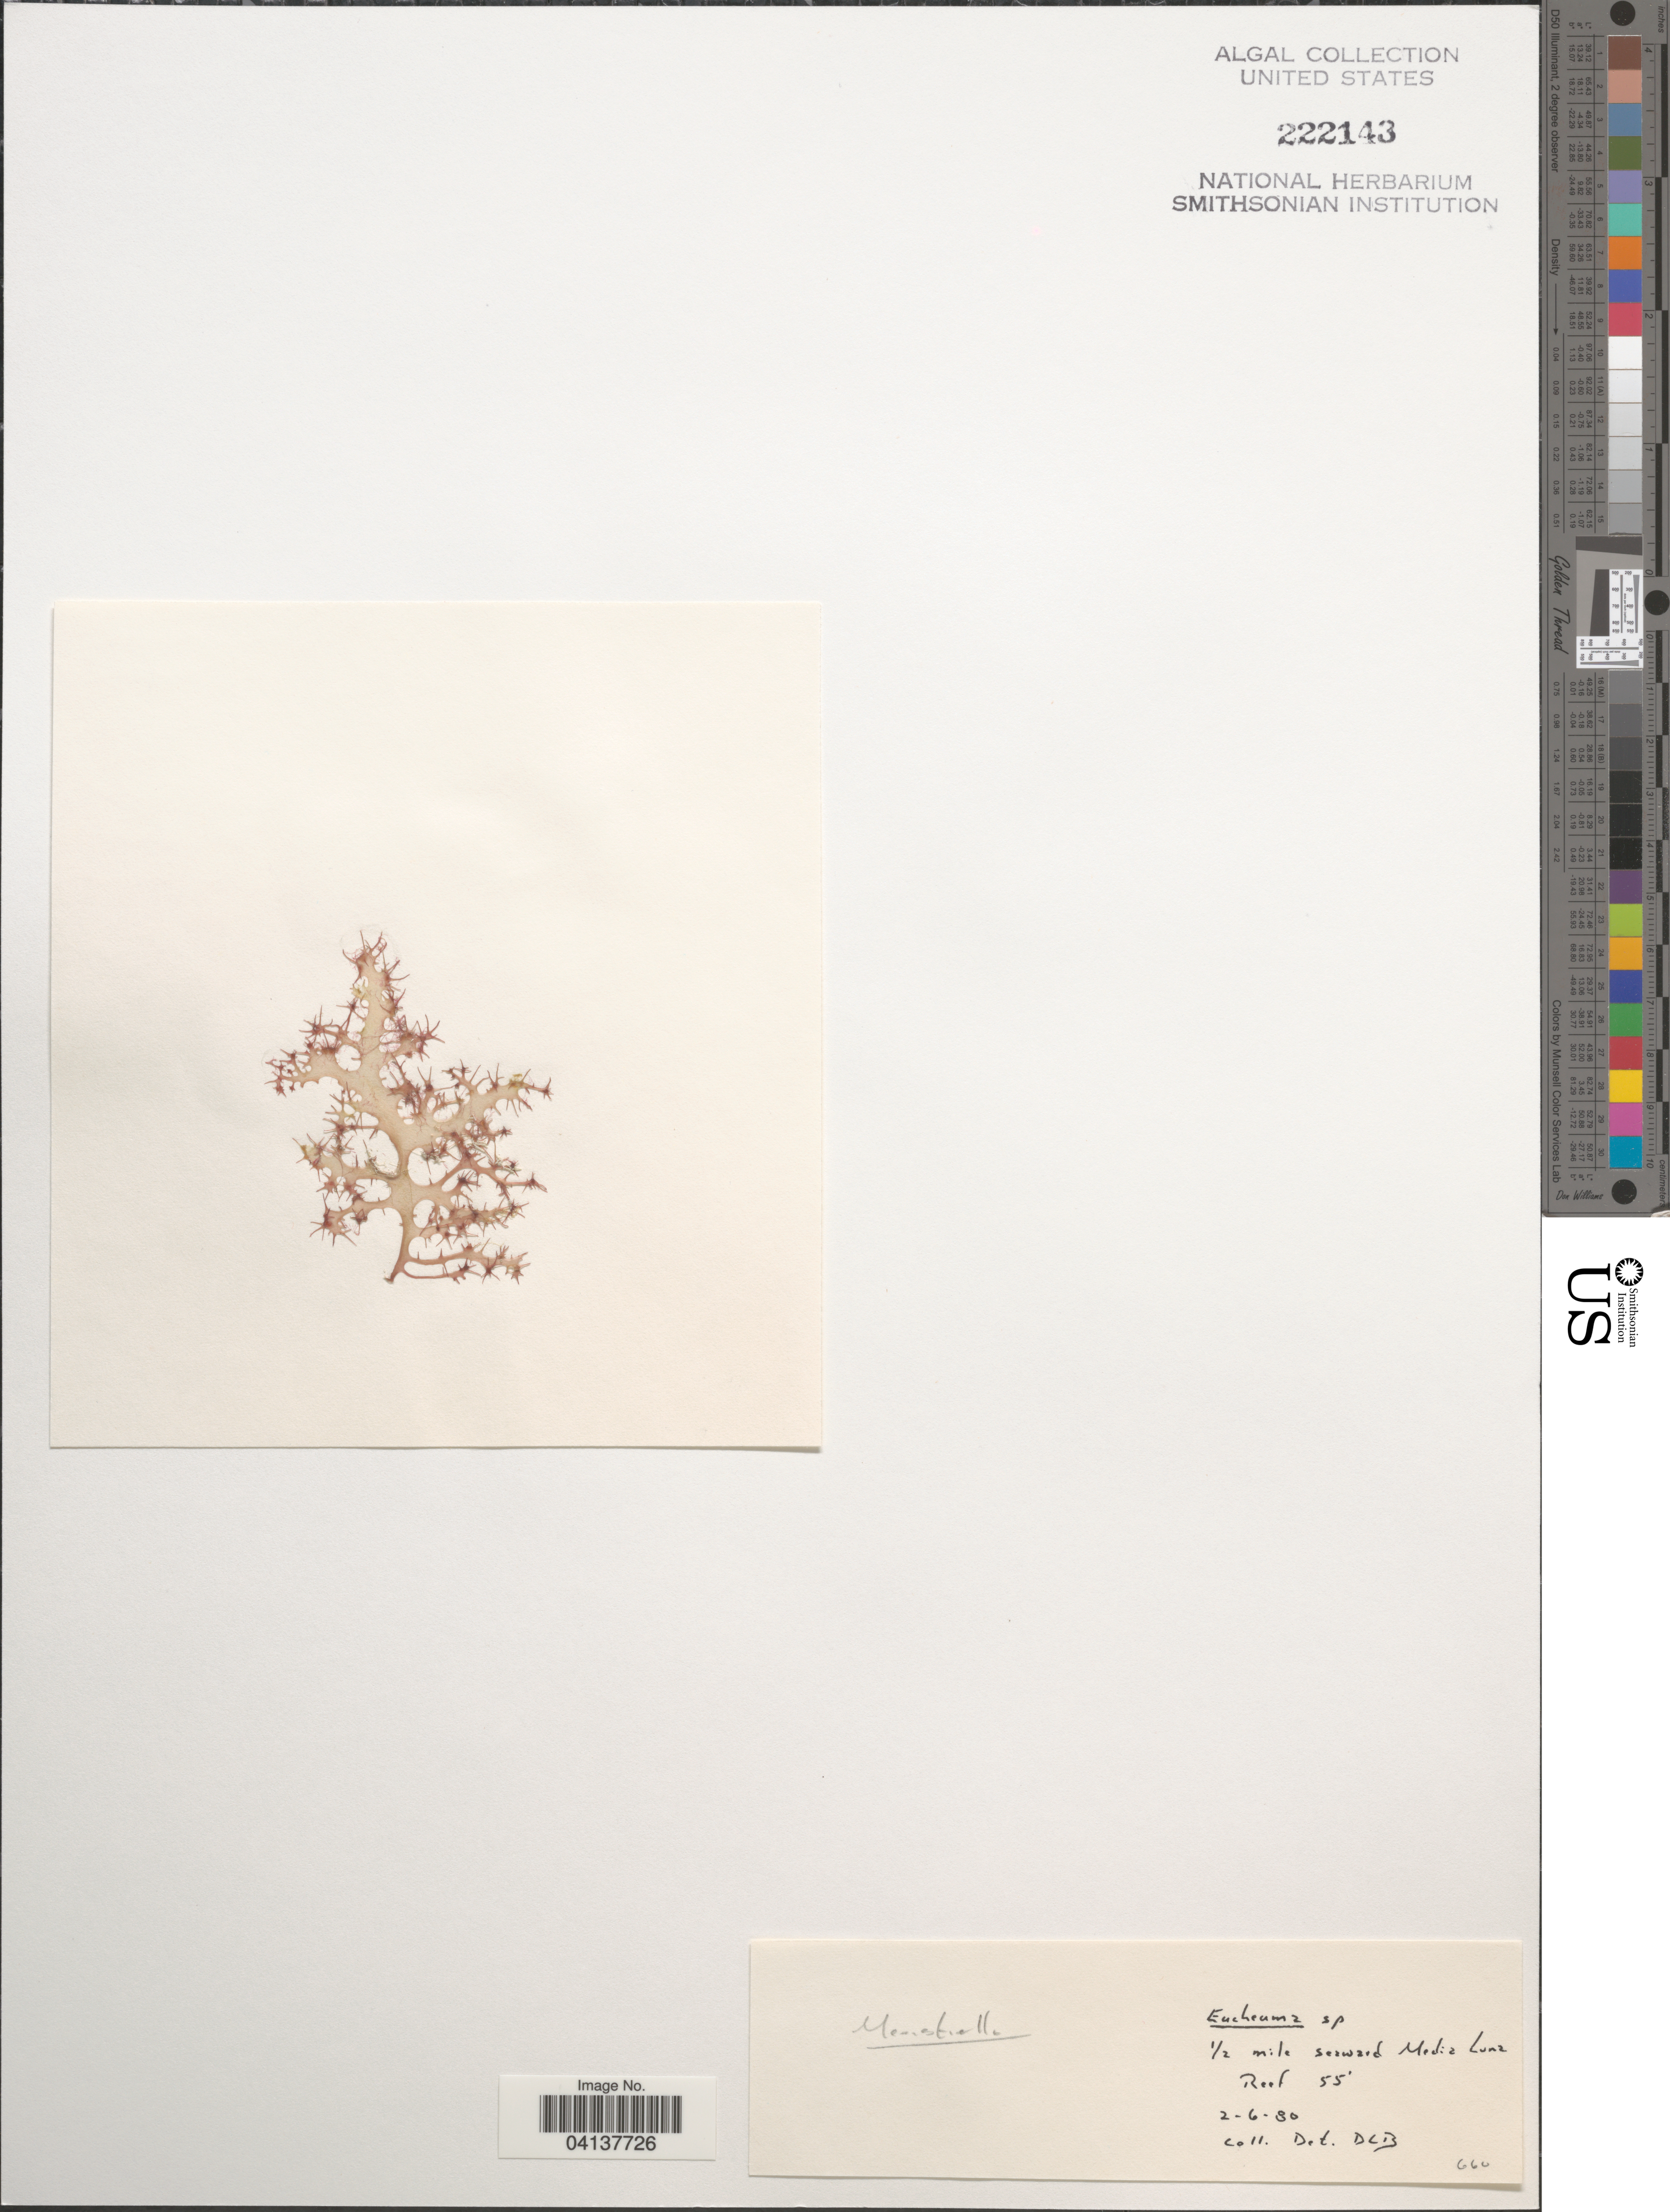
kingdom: Plantae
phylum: Rhodophyta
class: Florideophyceae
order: Gigartinales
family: Solieriaceae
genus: Eucheuma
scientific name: Eucheuma sp.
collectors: D. L. B.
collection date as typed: Transcribed d/m/y: 2/6/80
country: Puerto Rico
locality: ½ mi seaward Media Luna Reef.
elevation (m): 17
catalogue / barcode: US 222143